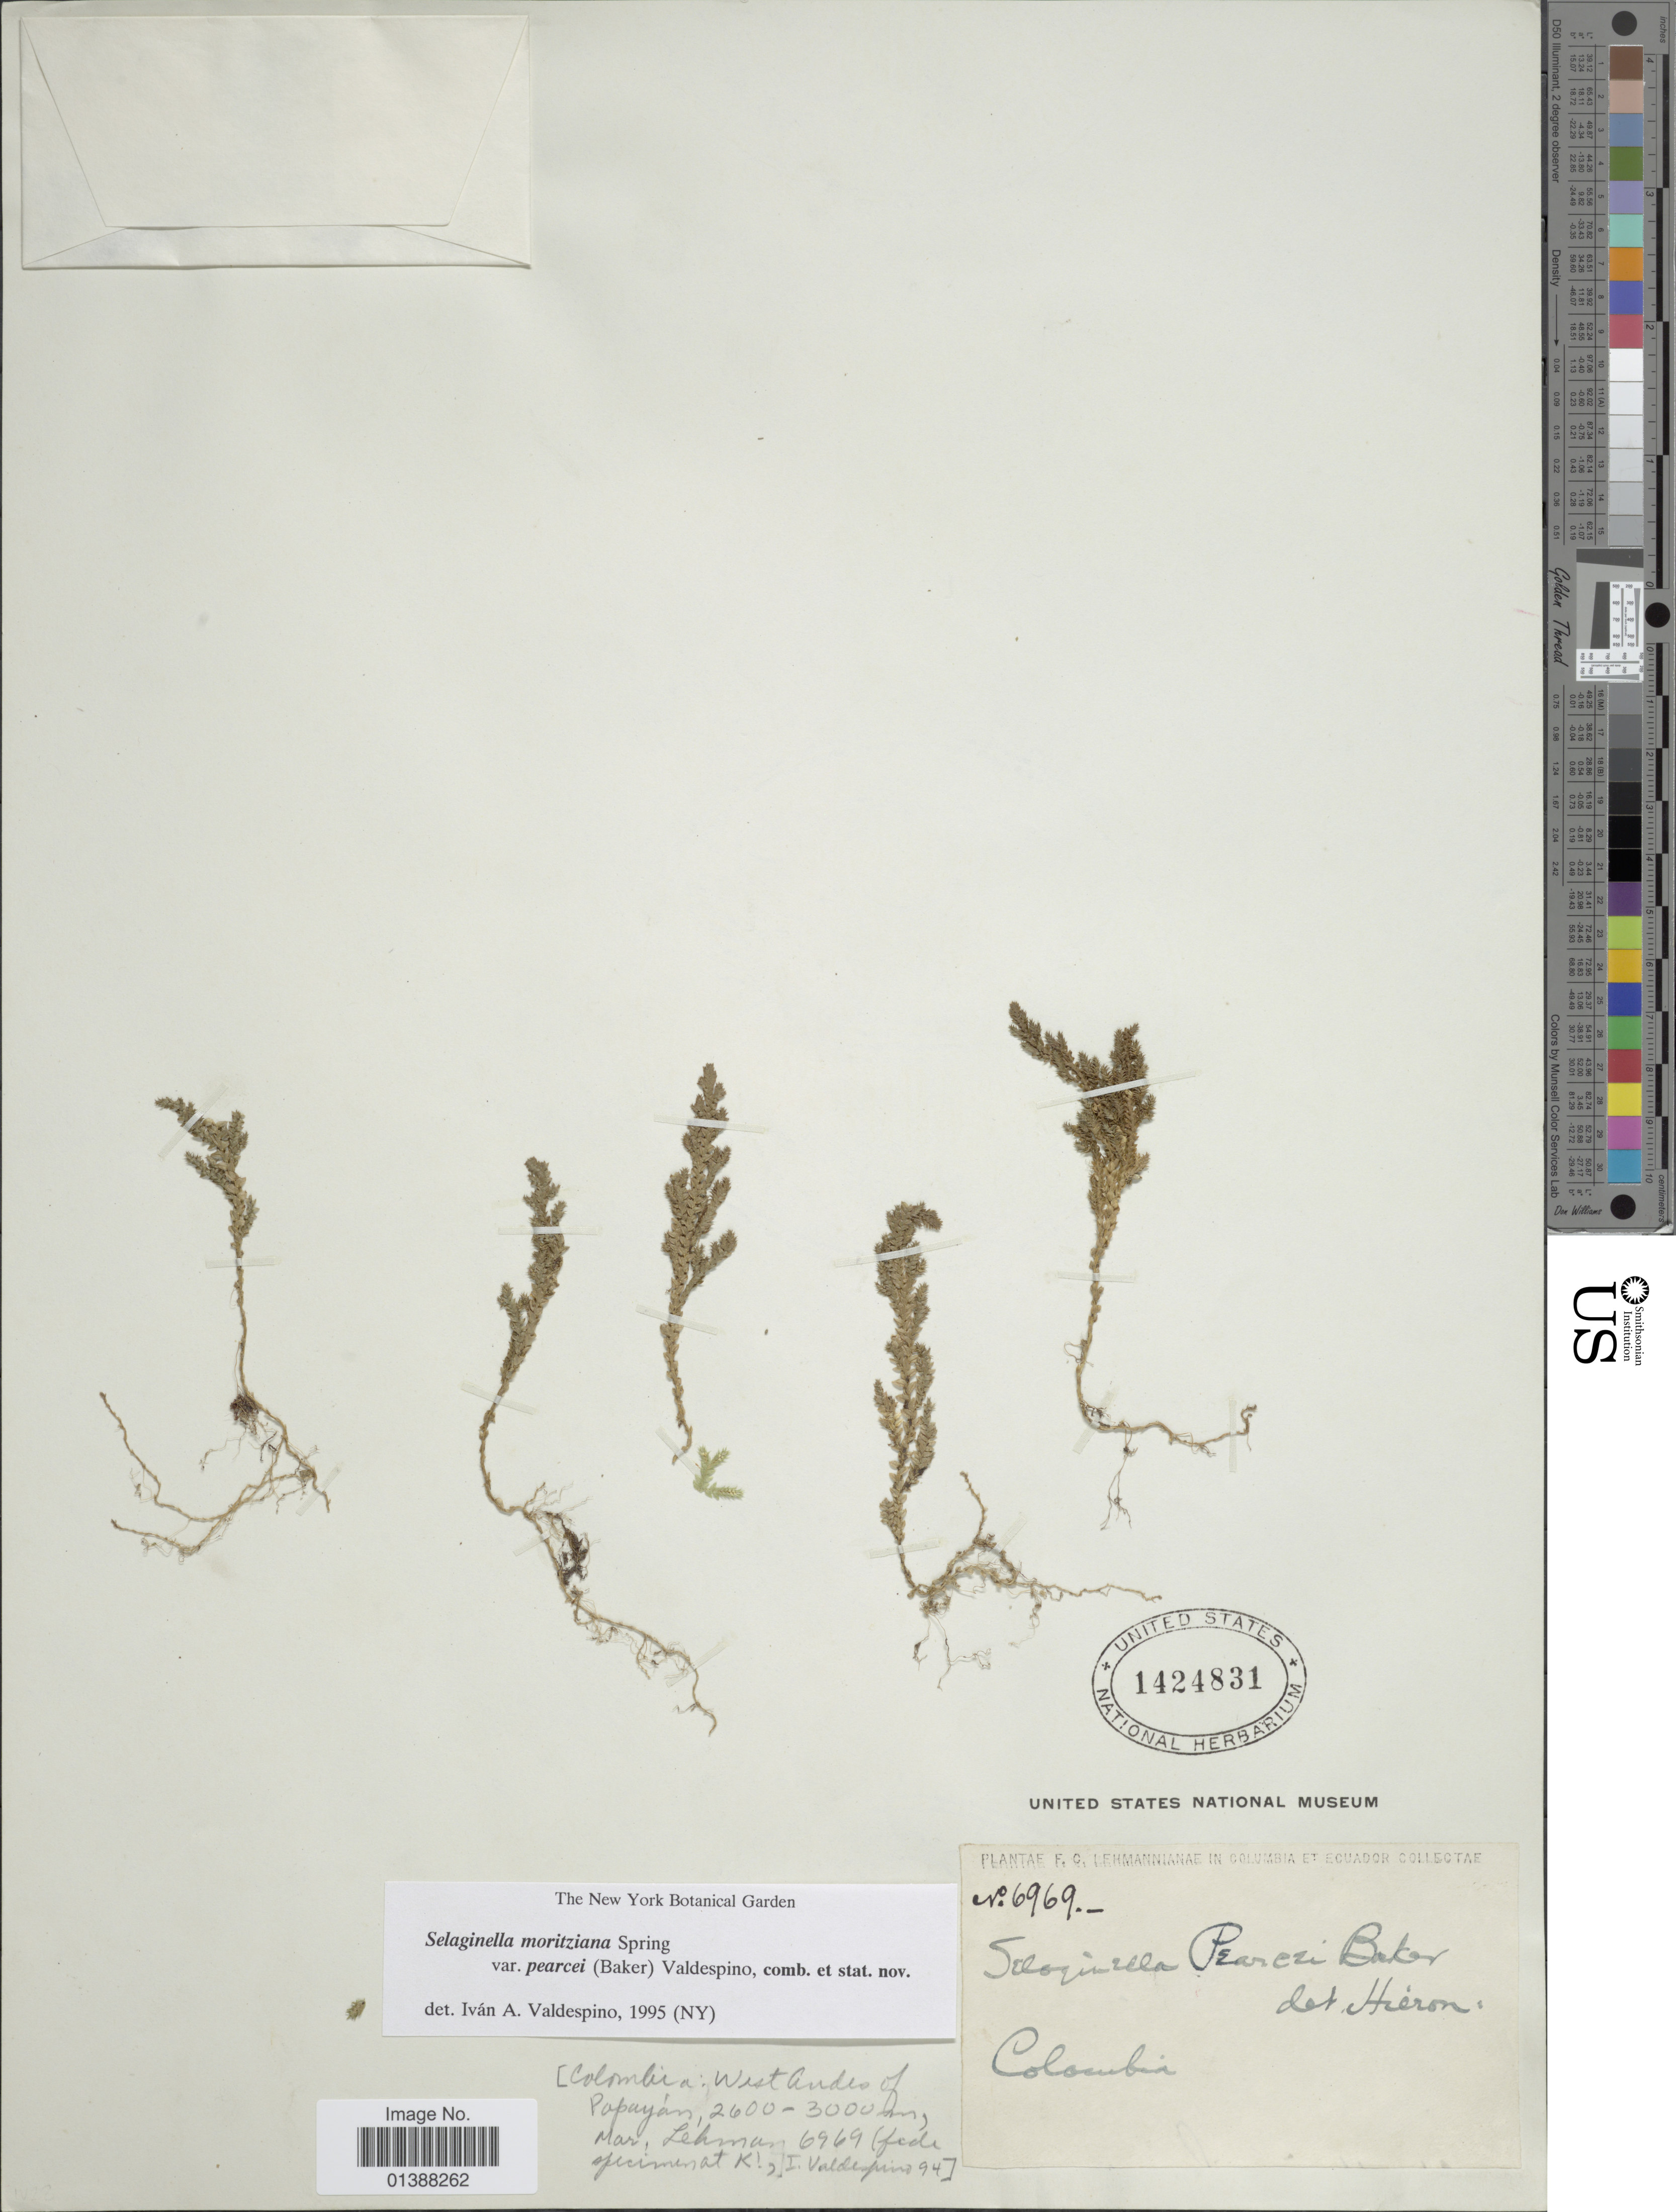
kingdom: Plantae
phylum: Tracheophyta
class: Lycopodiopsida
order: Selaginellales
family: Selaginellaceae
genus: Selaginella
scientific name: Selaginella moritziana var. pearcei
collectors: F. C. Lehmann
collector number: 6969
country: Colombia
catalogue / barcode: US 1424831